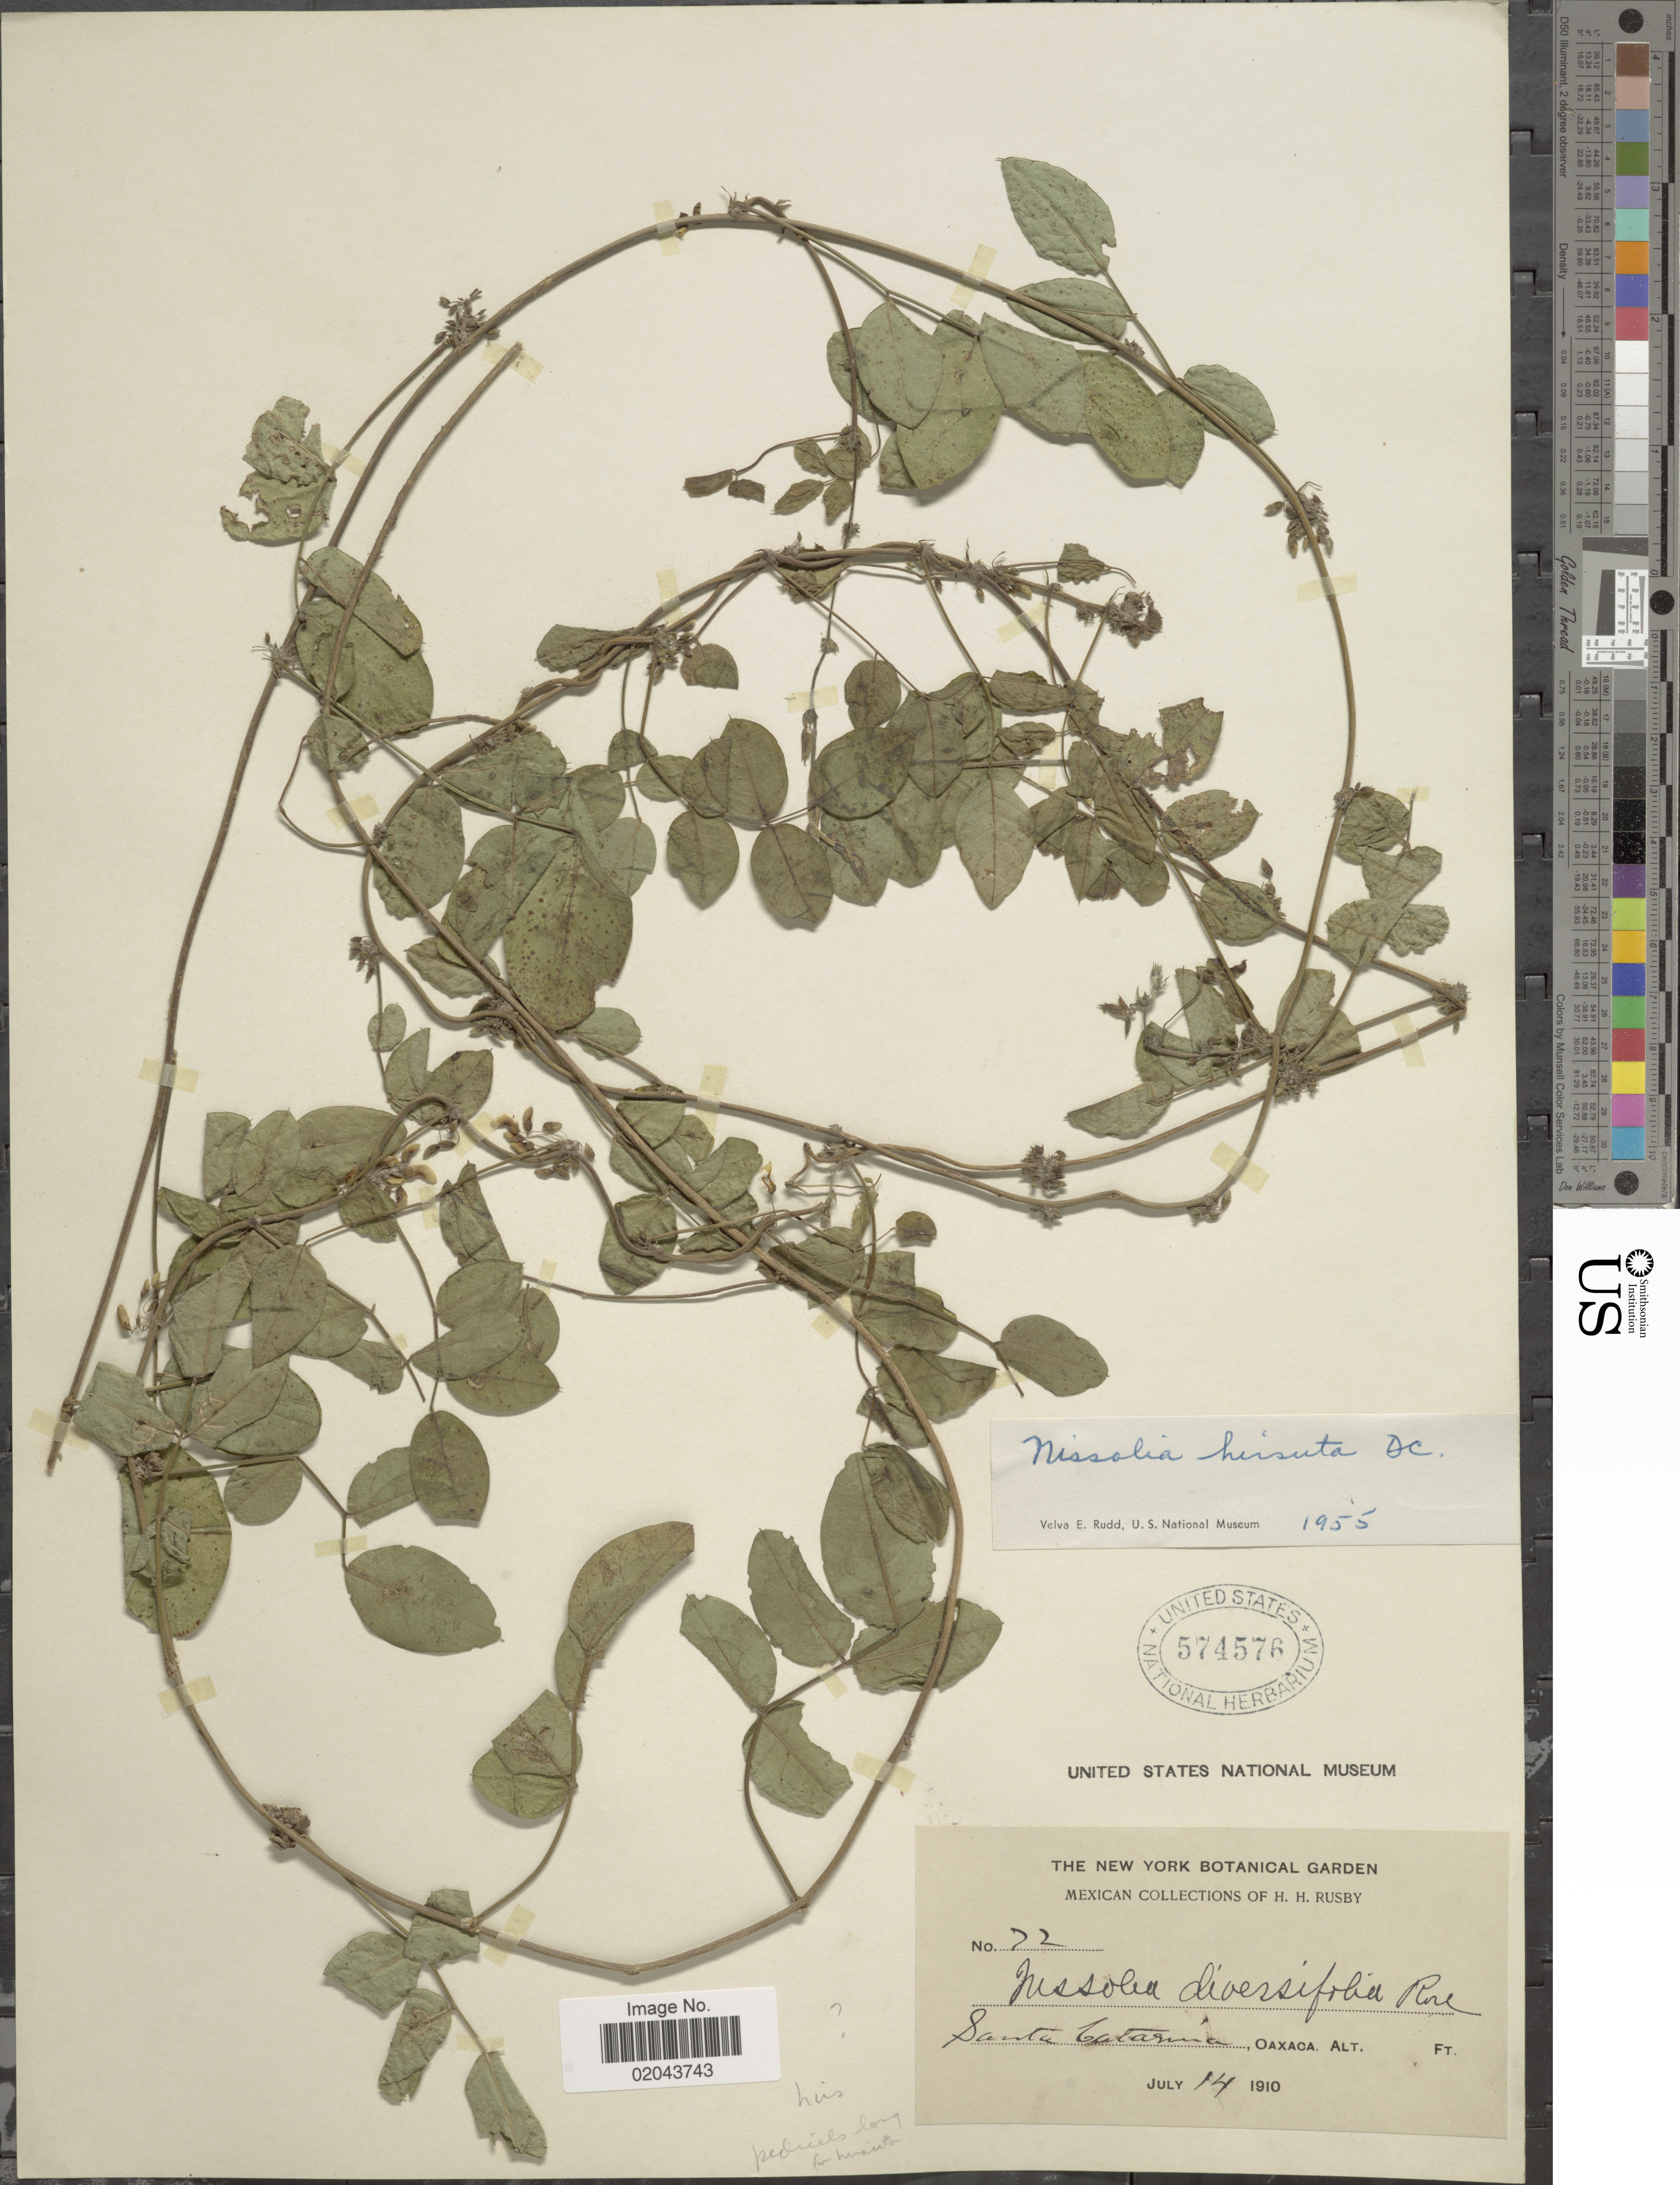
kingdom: Plantae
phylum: Tracheophyta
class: Magnoliopsida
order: Fabales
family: Fabaceae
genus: Nissolia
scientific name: Nissolia microptera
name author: Poir.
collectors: H. H. Rusby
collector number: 72*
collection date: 1910-07-14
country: Mexico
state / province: Oaxaca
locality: Santa Catarina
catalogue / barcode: US 574576